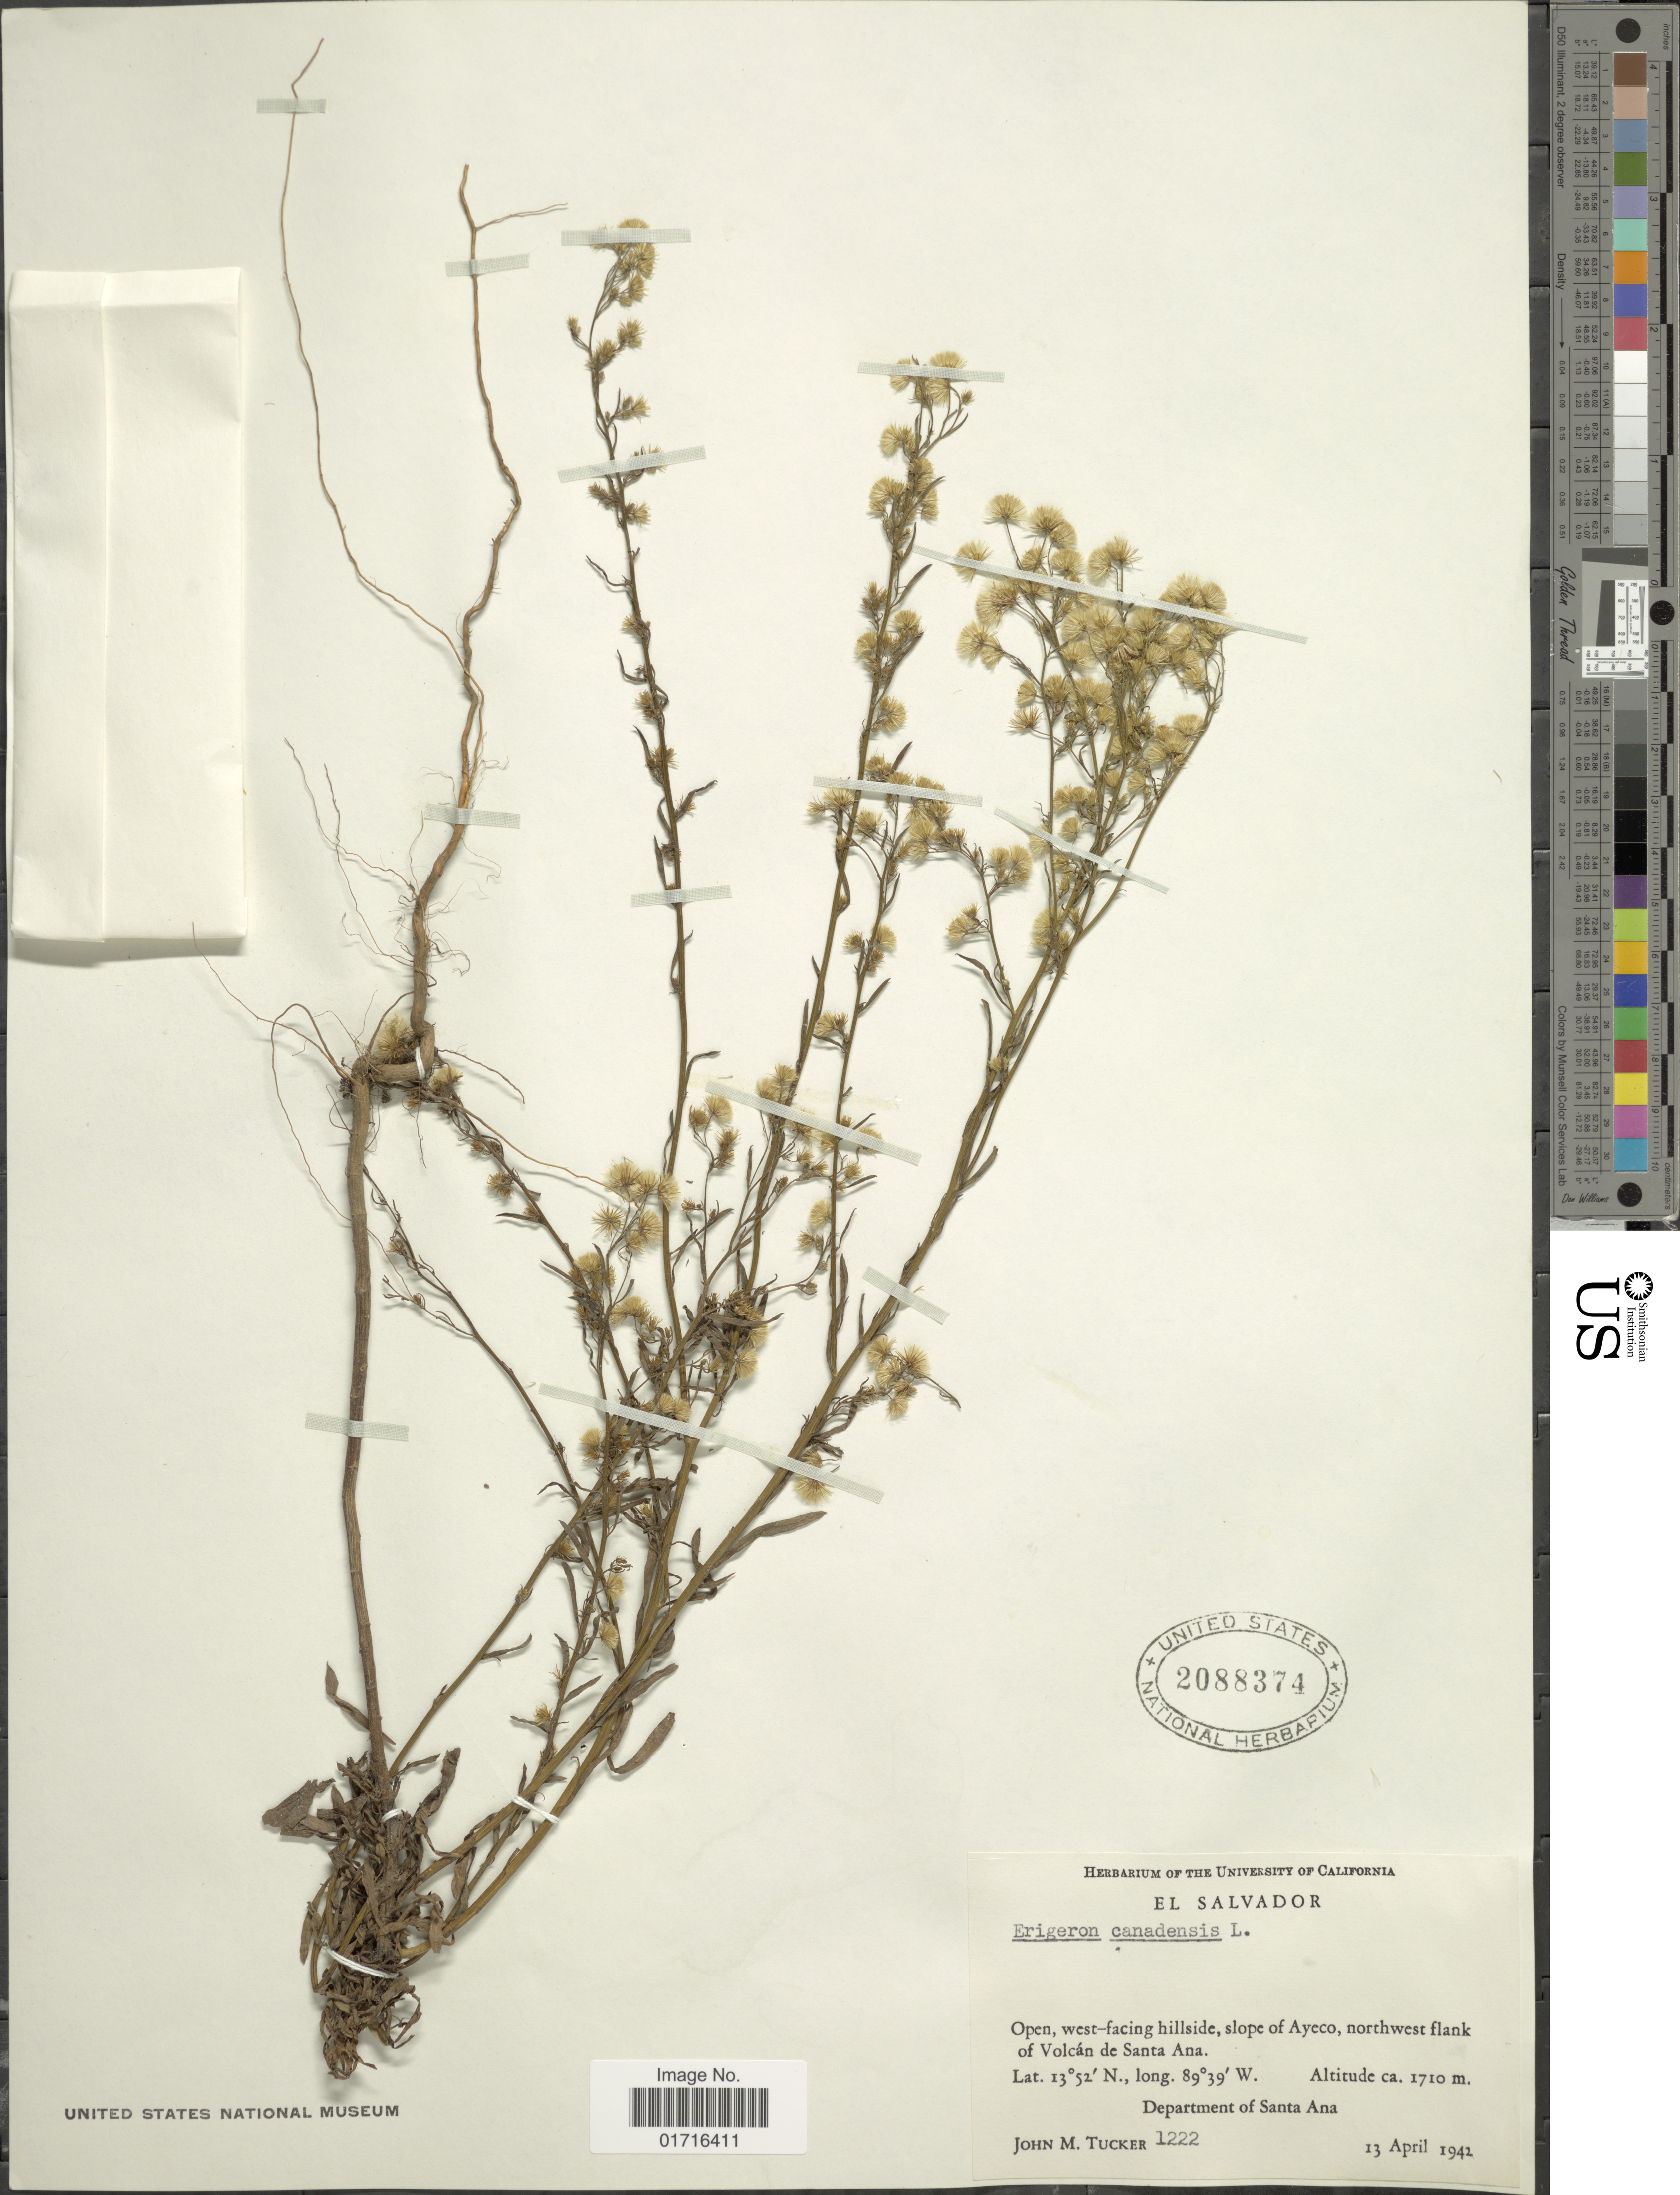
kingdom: Plantae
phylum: Tracheophyta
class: Magnoliopsida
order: Asterales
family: Asteraceae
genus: Conyza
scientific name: Conyza canadensis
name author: (L.) Cronq.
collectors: J. M. Tucker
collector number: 1222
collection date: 1942-04-13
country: El Salvador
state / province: Santa Ana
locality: Open, west-facing hillside, slope of Ayeco, northwest flank of Volcan de Santa Ana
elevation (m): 1710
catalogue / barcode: US 2088374